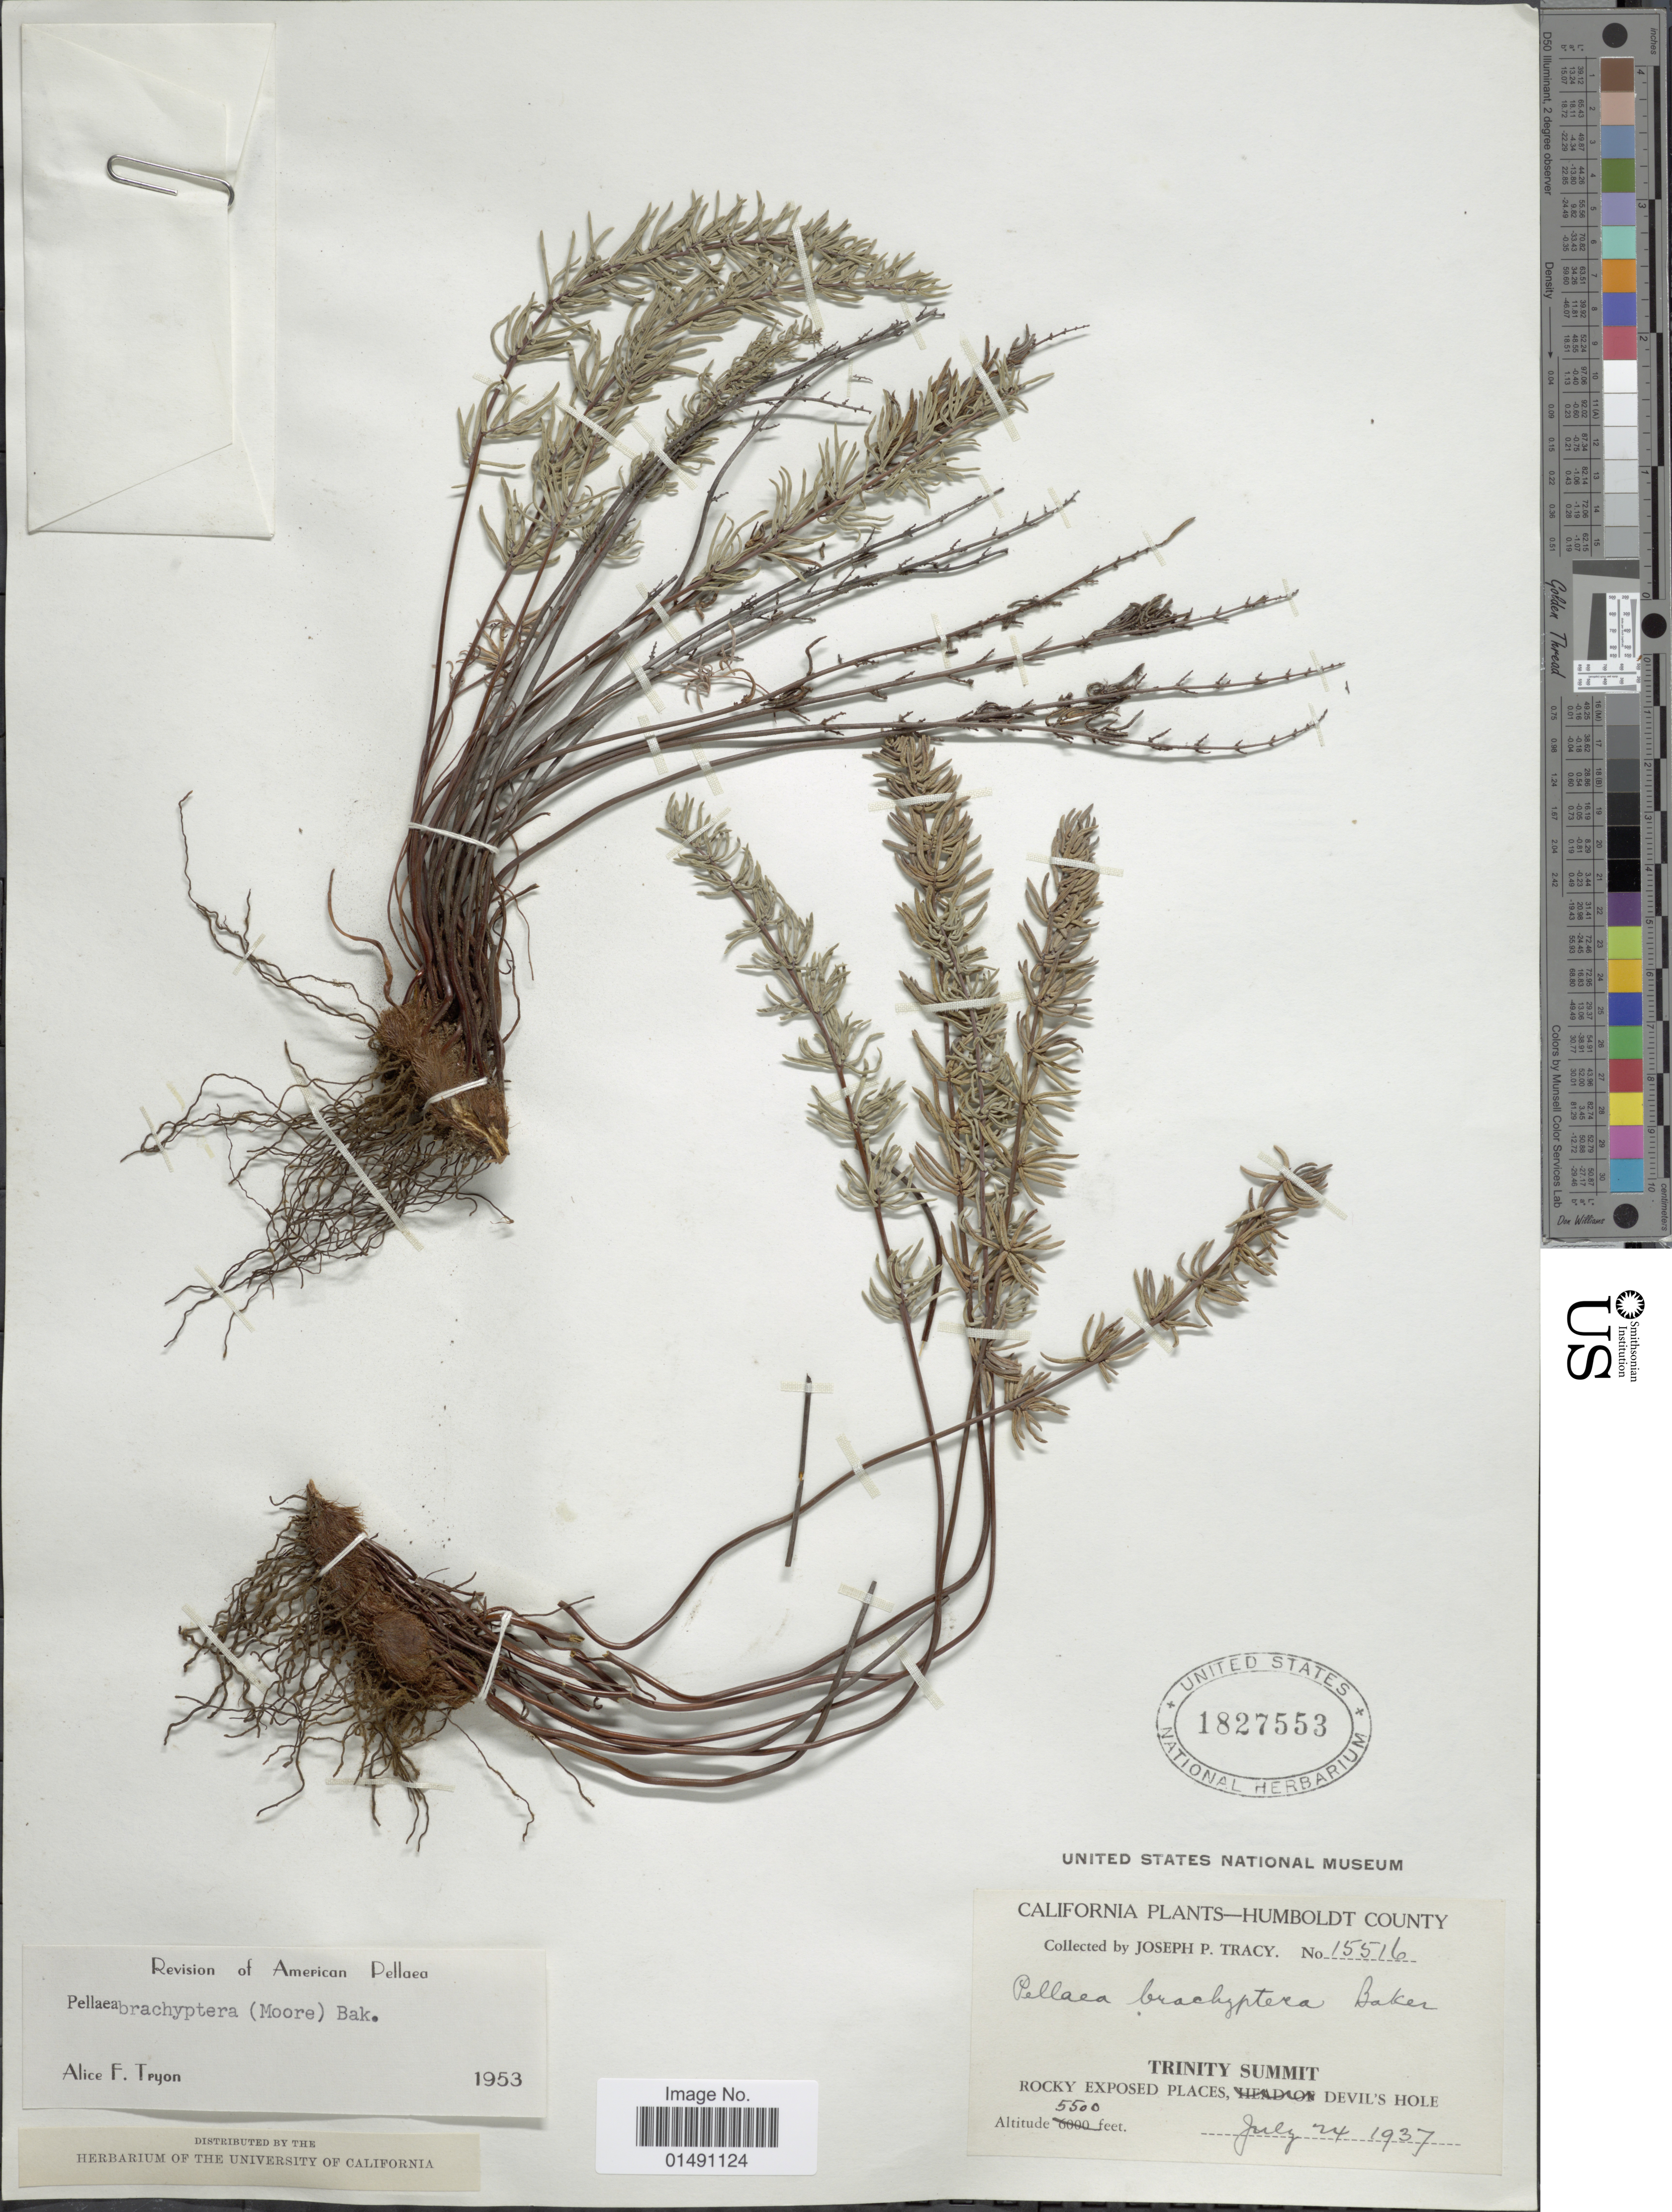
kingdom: Plantae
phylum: Tracheophyta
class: Polypodiopsida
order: Polypodiales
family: Pteridaceae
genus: Pellaea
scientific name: Pellaea brachyptera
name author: (T. Moore) Baker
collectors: J. Tracy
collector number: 15516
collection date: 1937-07-24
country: United States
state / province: California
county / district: Humboldt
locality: Humbolds County, Trinity Summit Rocky expesed places, Devil's Hole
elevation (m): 1676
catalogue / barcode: US 1827553